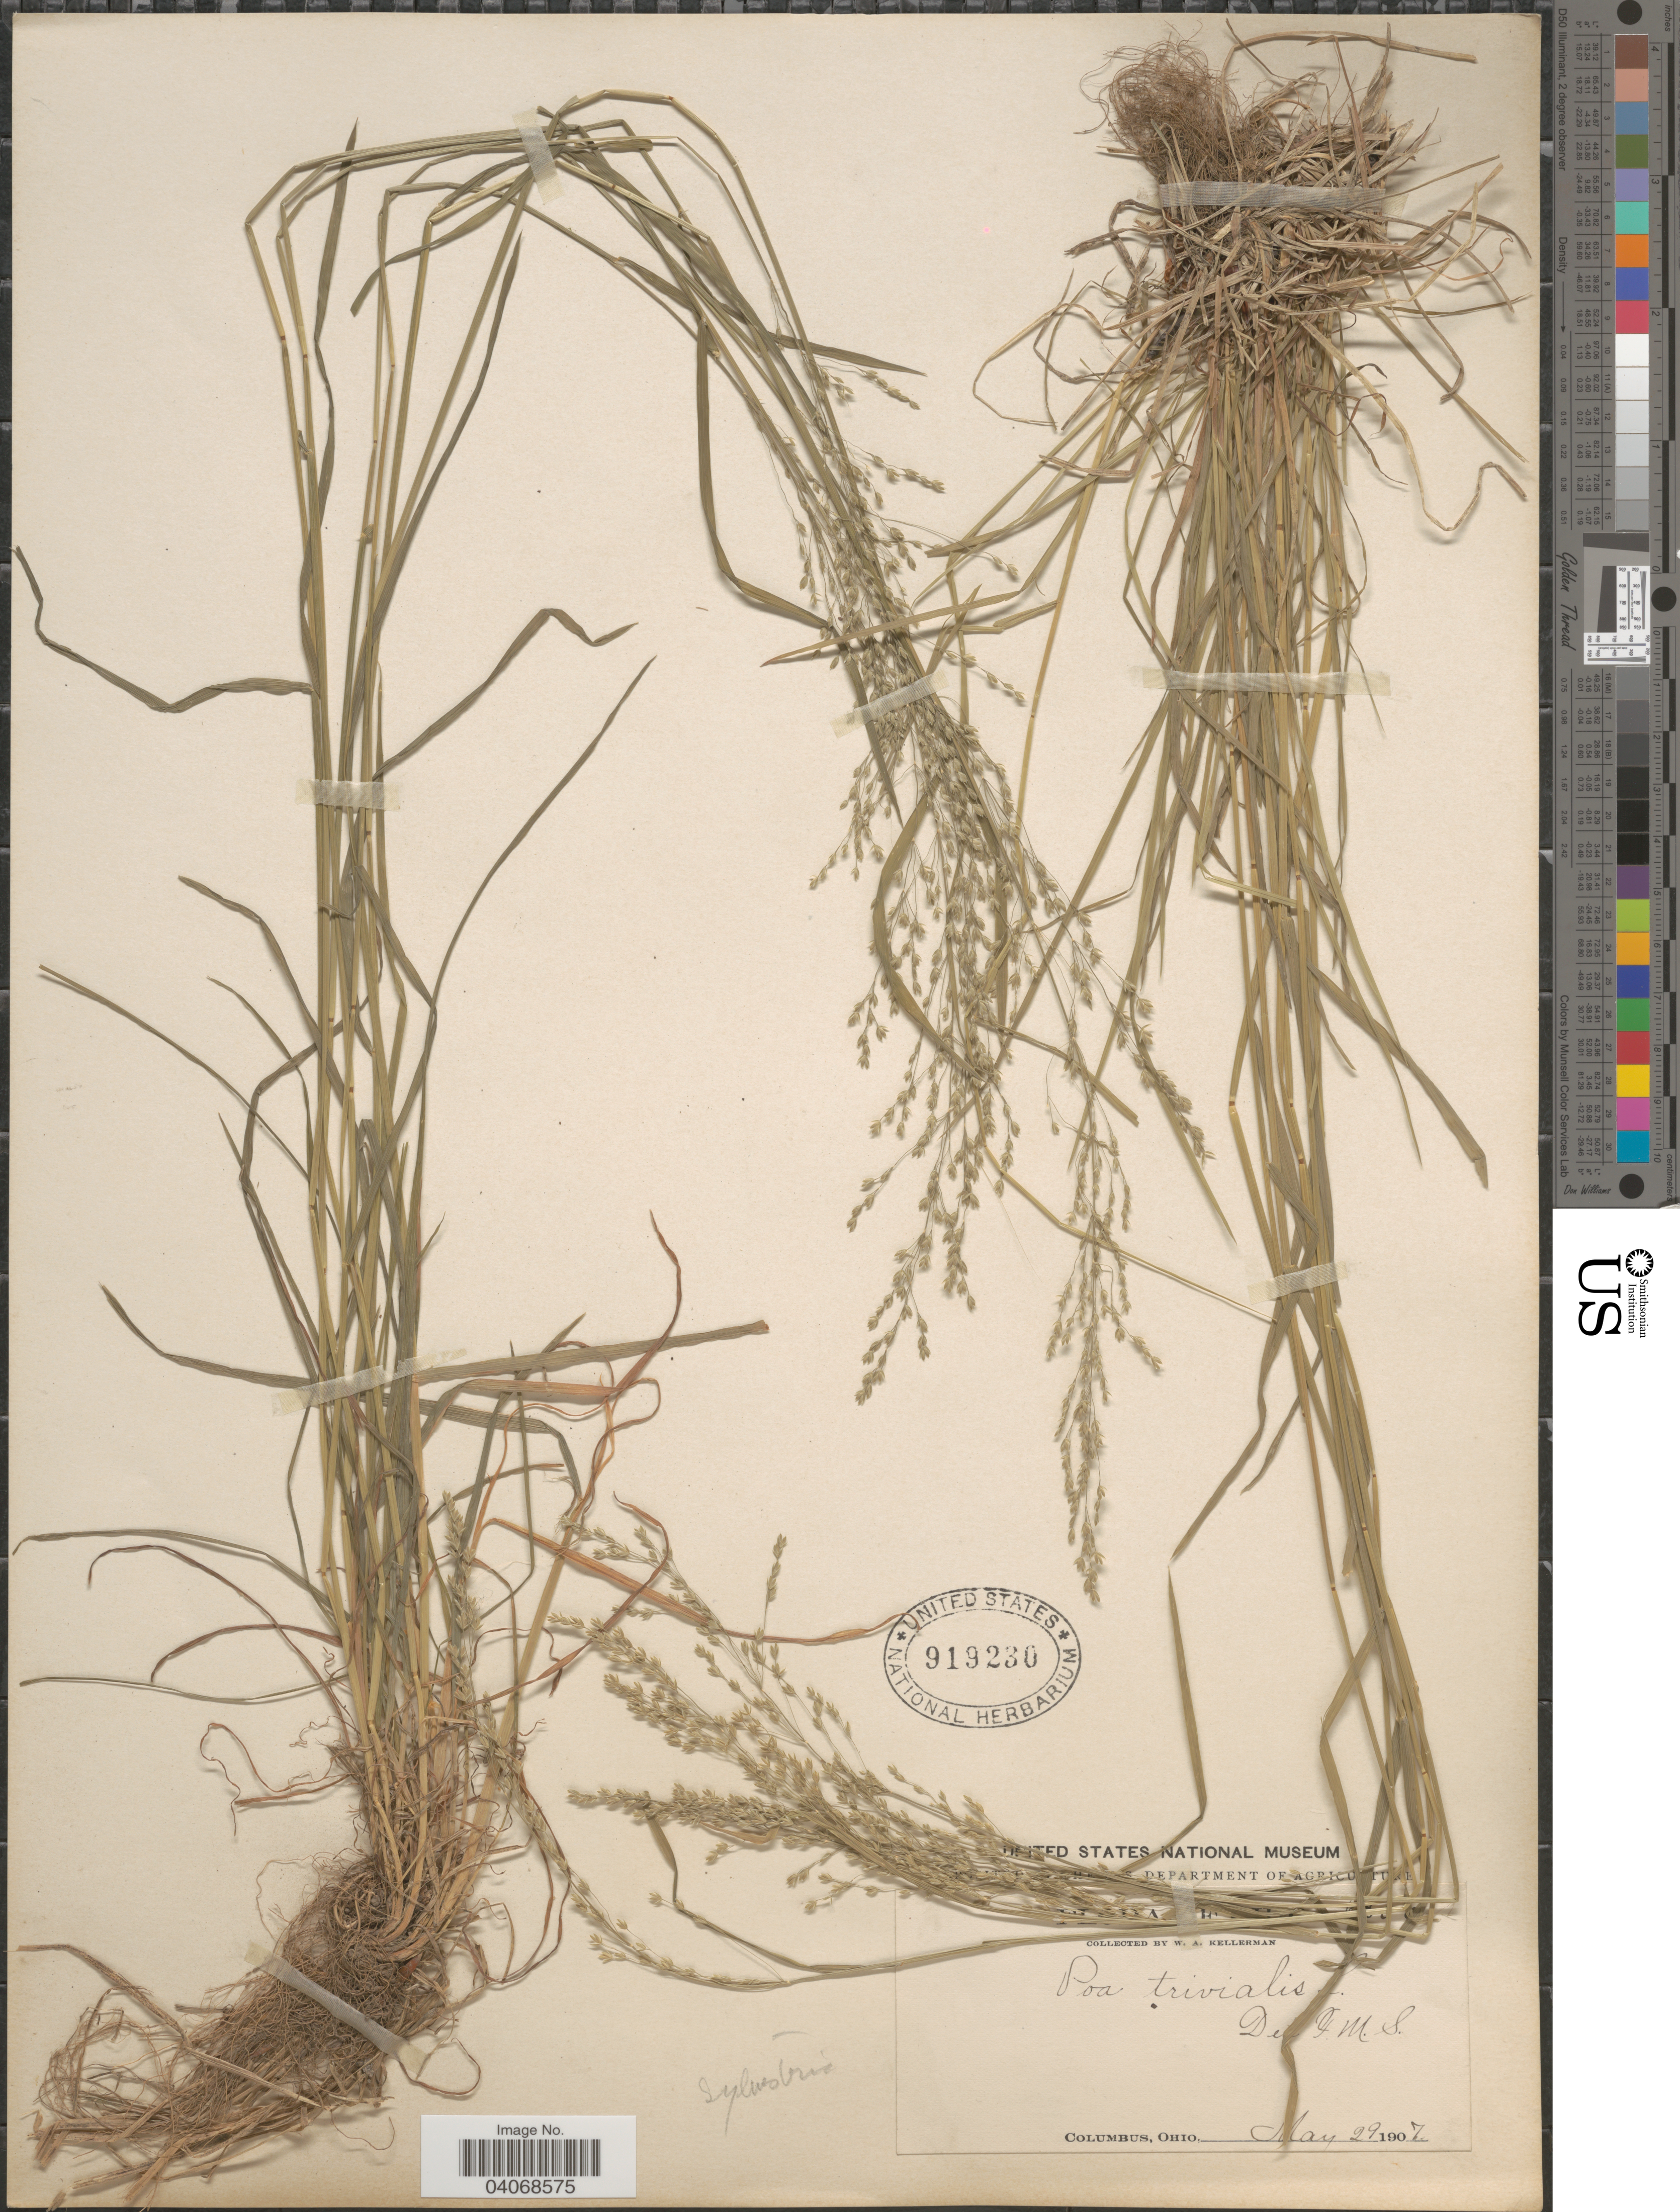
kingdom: Plantae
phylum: Tracheophyta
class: Liliopsida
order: Poales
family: Poaceae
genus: Poa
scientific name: Poa sylvestris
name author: A. Gray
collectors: W. Kellerman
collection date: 1907-05-29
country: United States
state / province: Ohio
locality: [illegible text] Columbus.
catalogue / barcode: US 919230